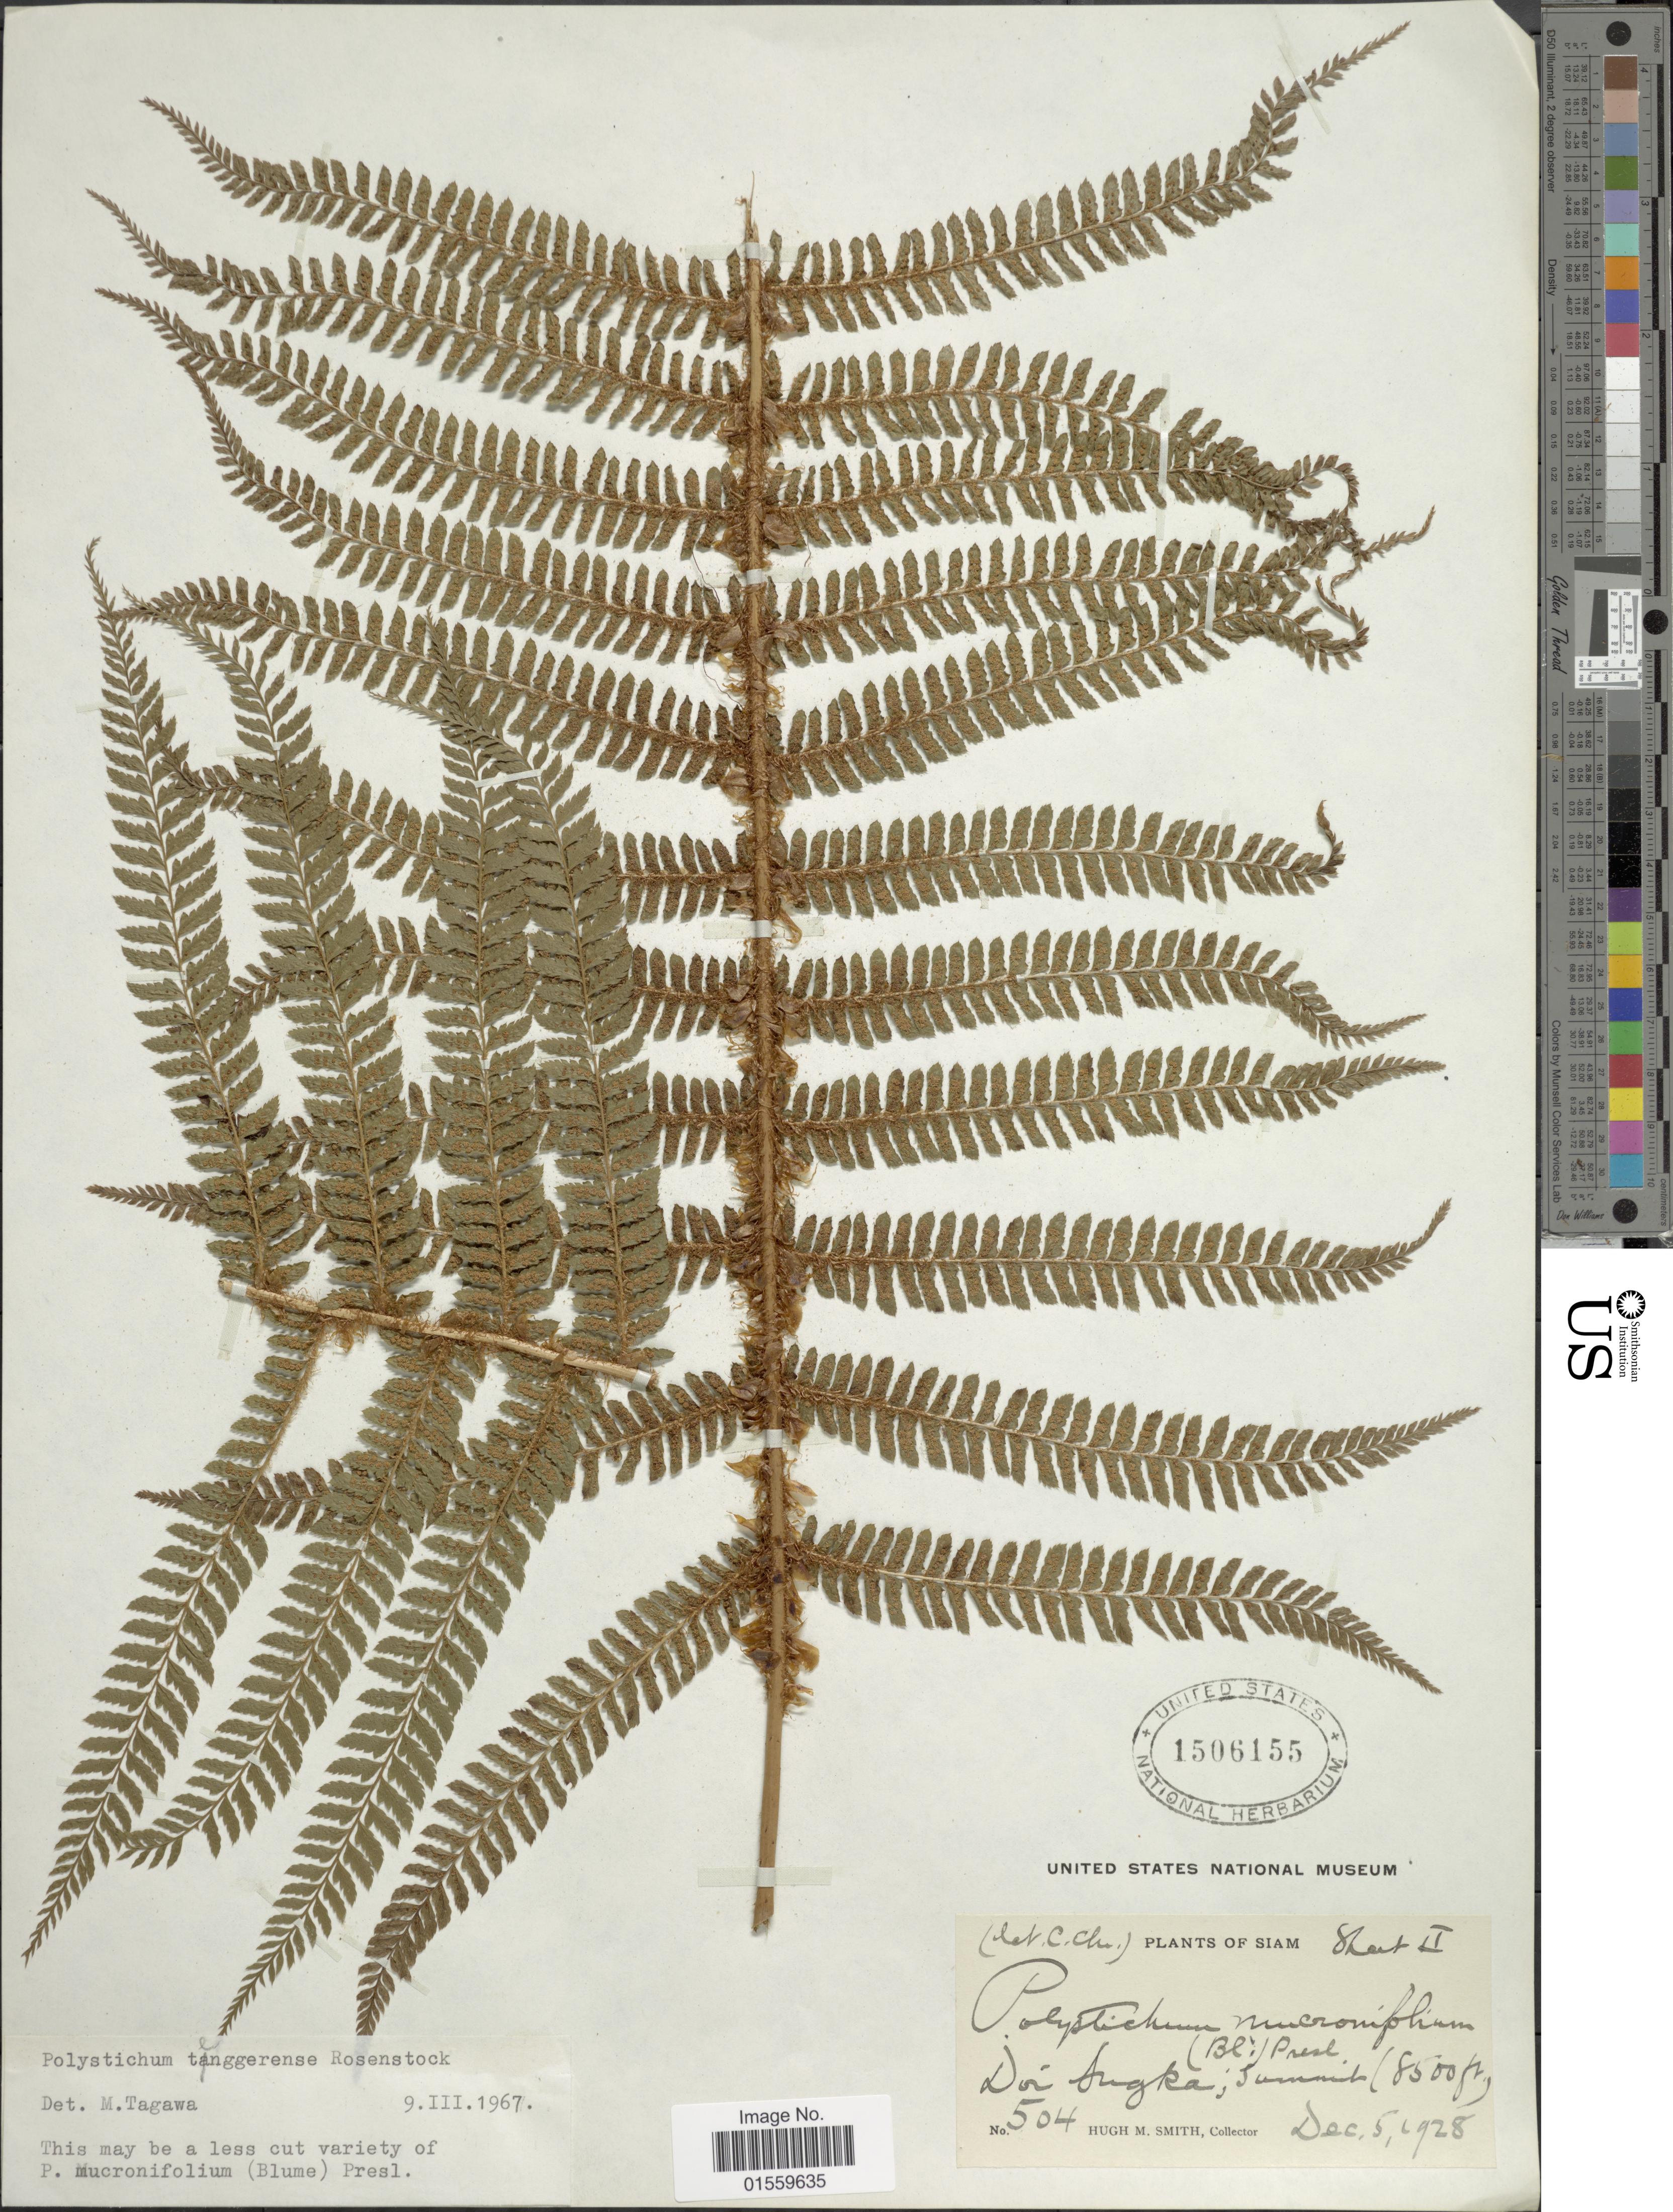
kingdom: Plantae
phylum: Tracheophyta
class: Polypodiopsida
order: Polypodiales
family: Dryopteridaceae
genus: Polystichum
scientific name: Polystichum tenggerense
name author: Rosenst.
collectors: H. M. Smith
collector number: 504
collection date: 1928-12-05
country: Thailand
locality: Siam, Doi Angka; summit.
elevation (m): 2591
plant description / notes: Corrected "Doi Jugka; Jummih" to "Doi Angka; summit"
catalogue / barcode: US 1506155